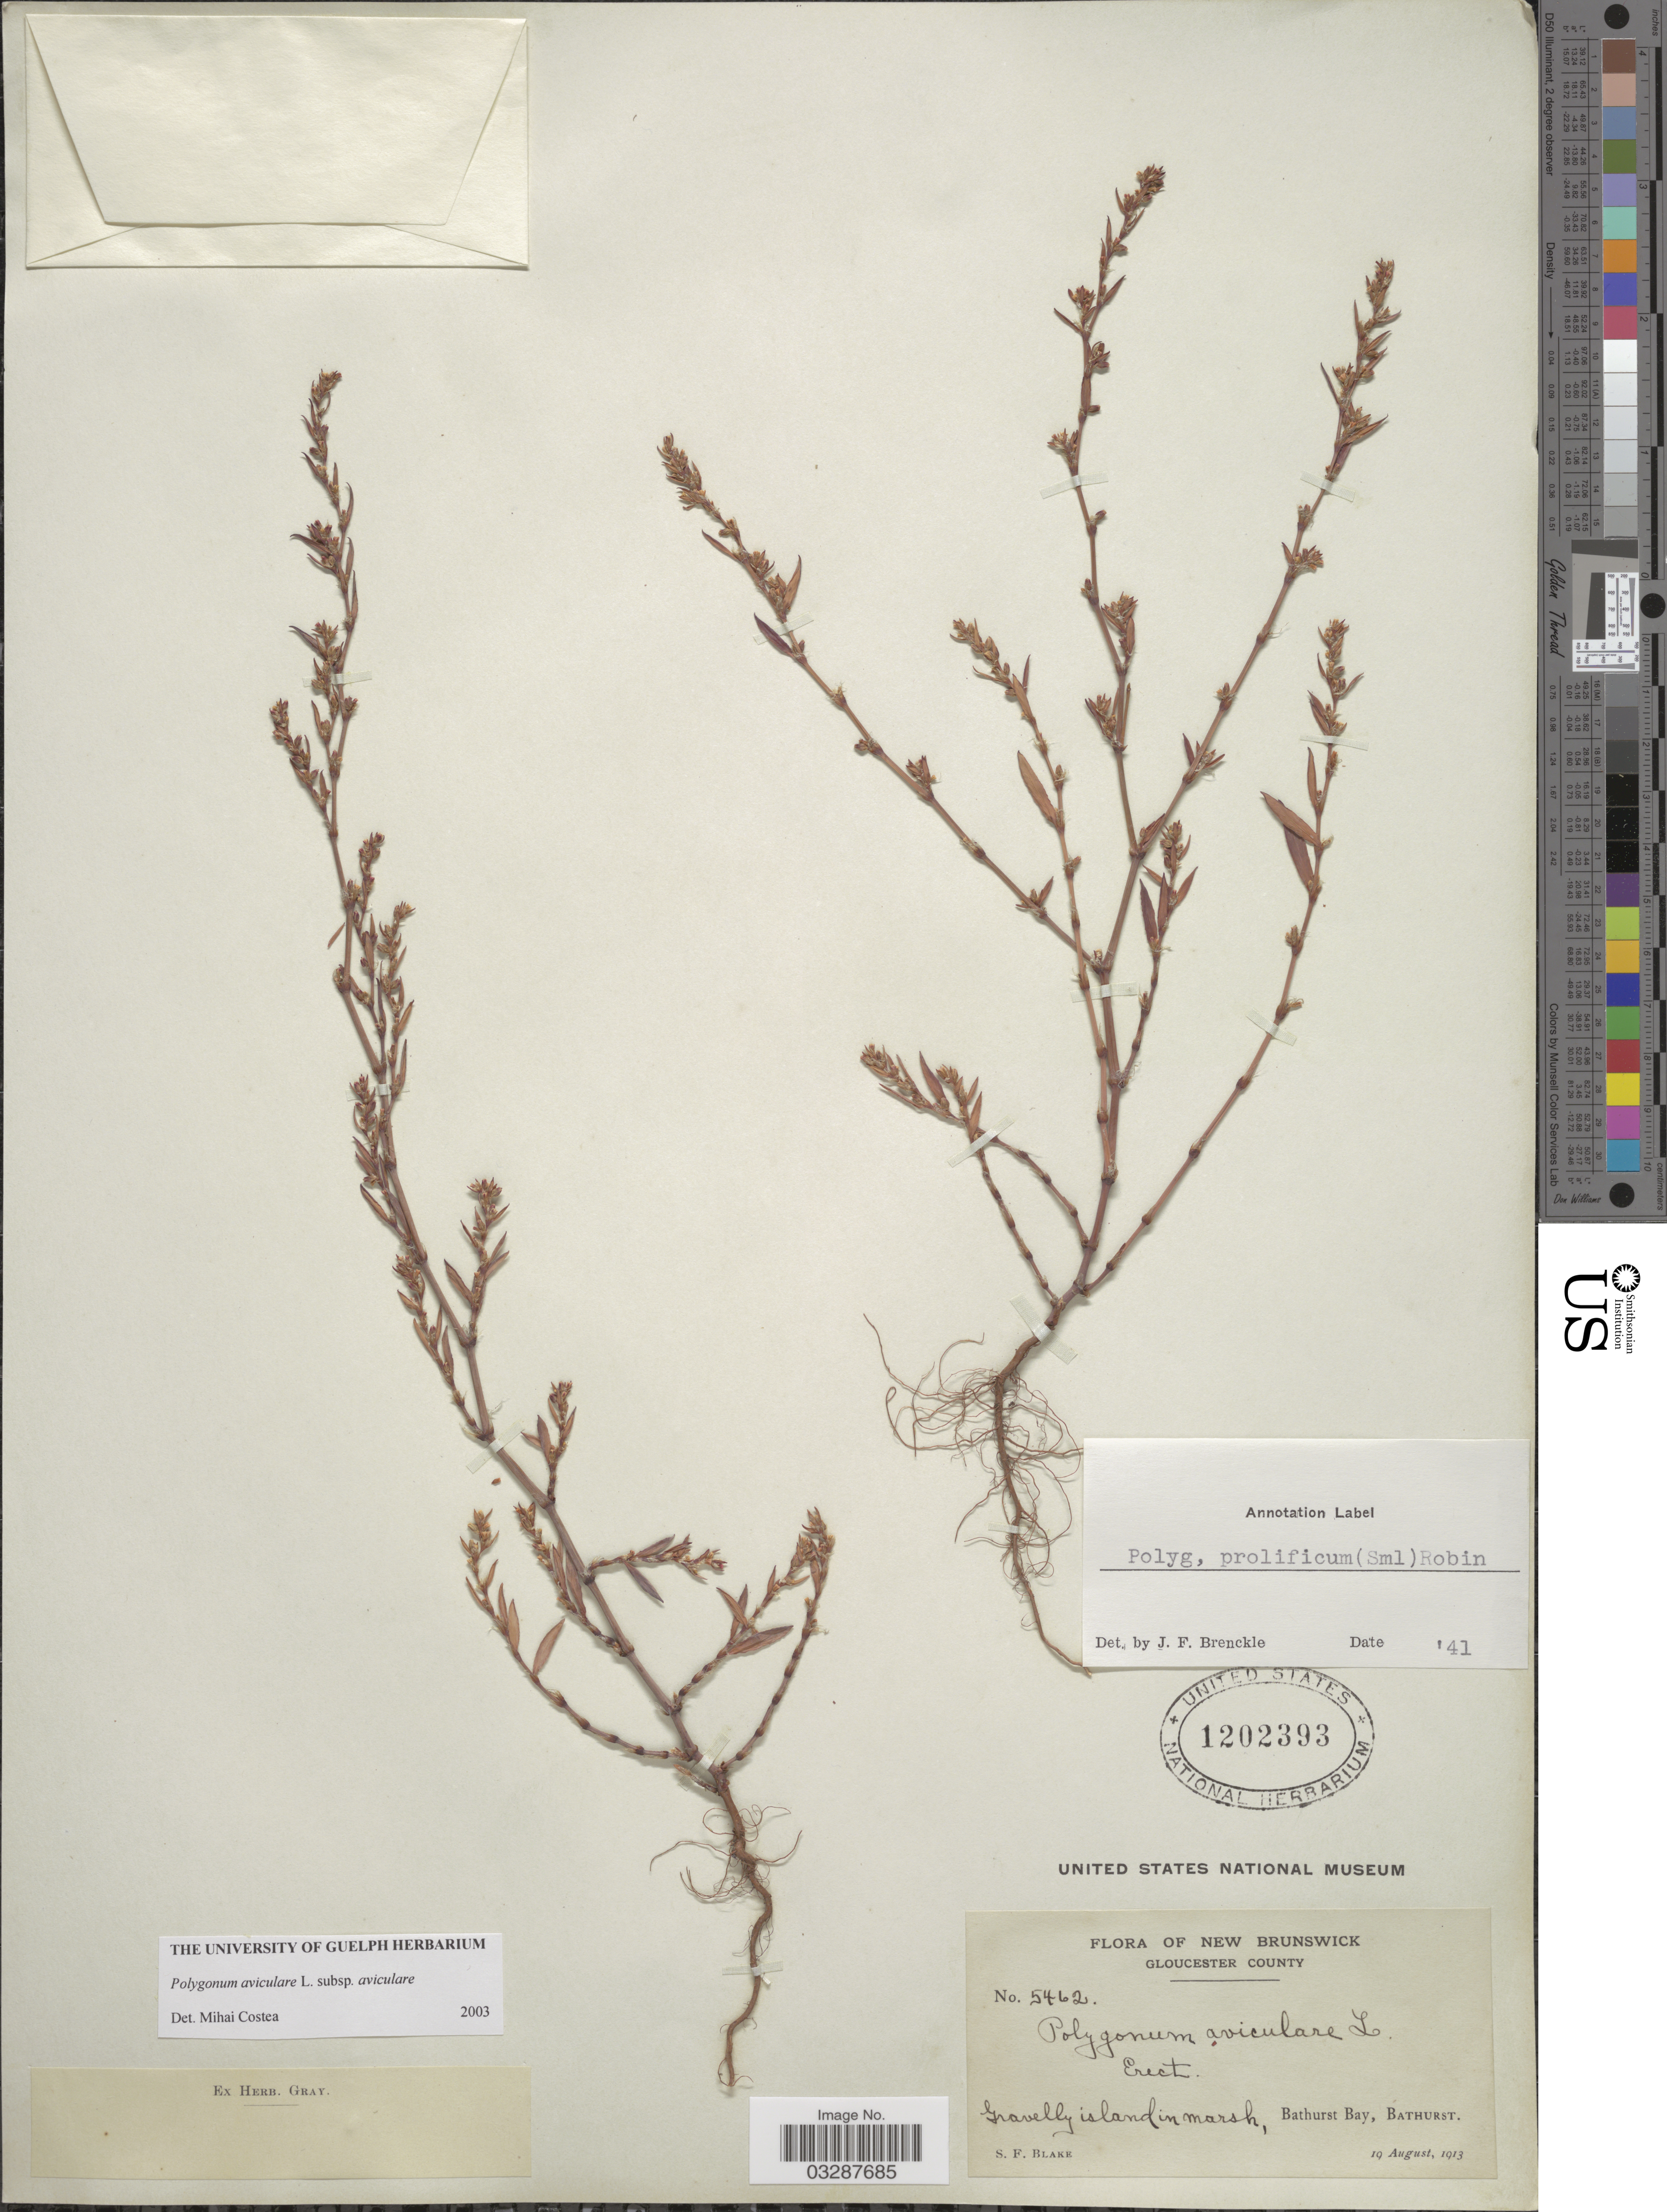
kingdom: Plantae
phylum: Tracheophyta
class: Magnoliopsida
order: Caryophyllales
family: Polygonaceae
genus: Polygonum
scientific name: Polygonum aviculare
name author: L.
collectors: S. Blake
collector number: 5462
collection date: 1913-08-19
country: Canada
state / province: New Brunswick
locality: Gloucester County. Gravelly island in marsh, Bathurst Bay, Bathurst.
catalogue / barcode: US 1202393